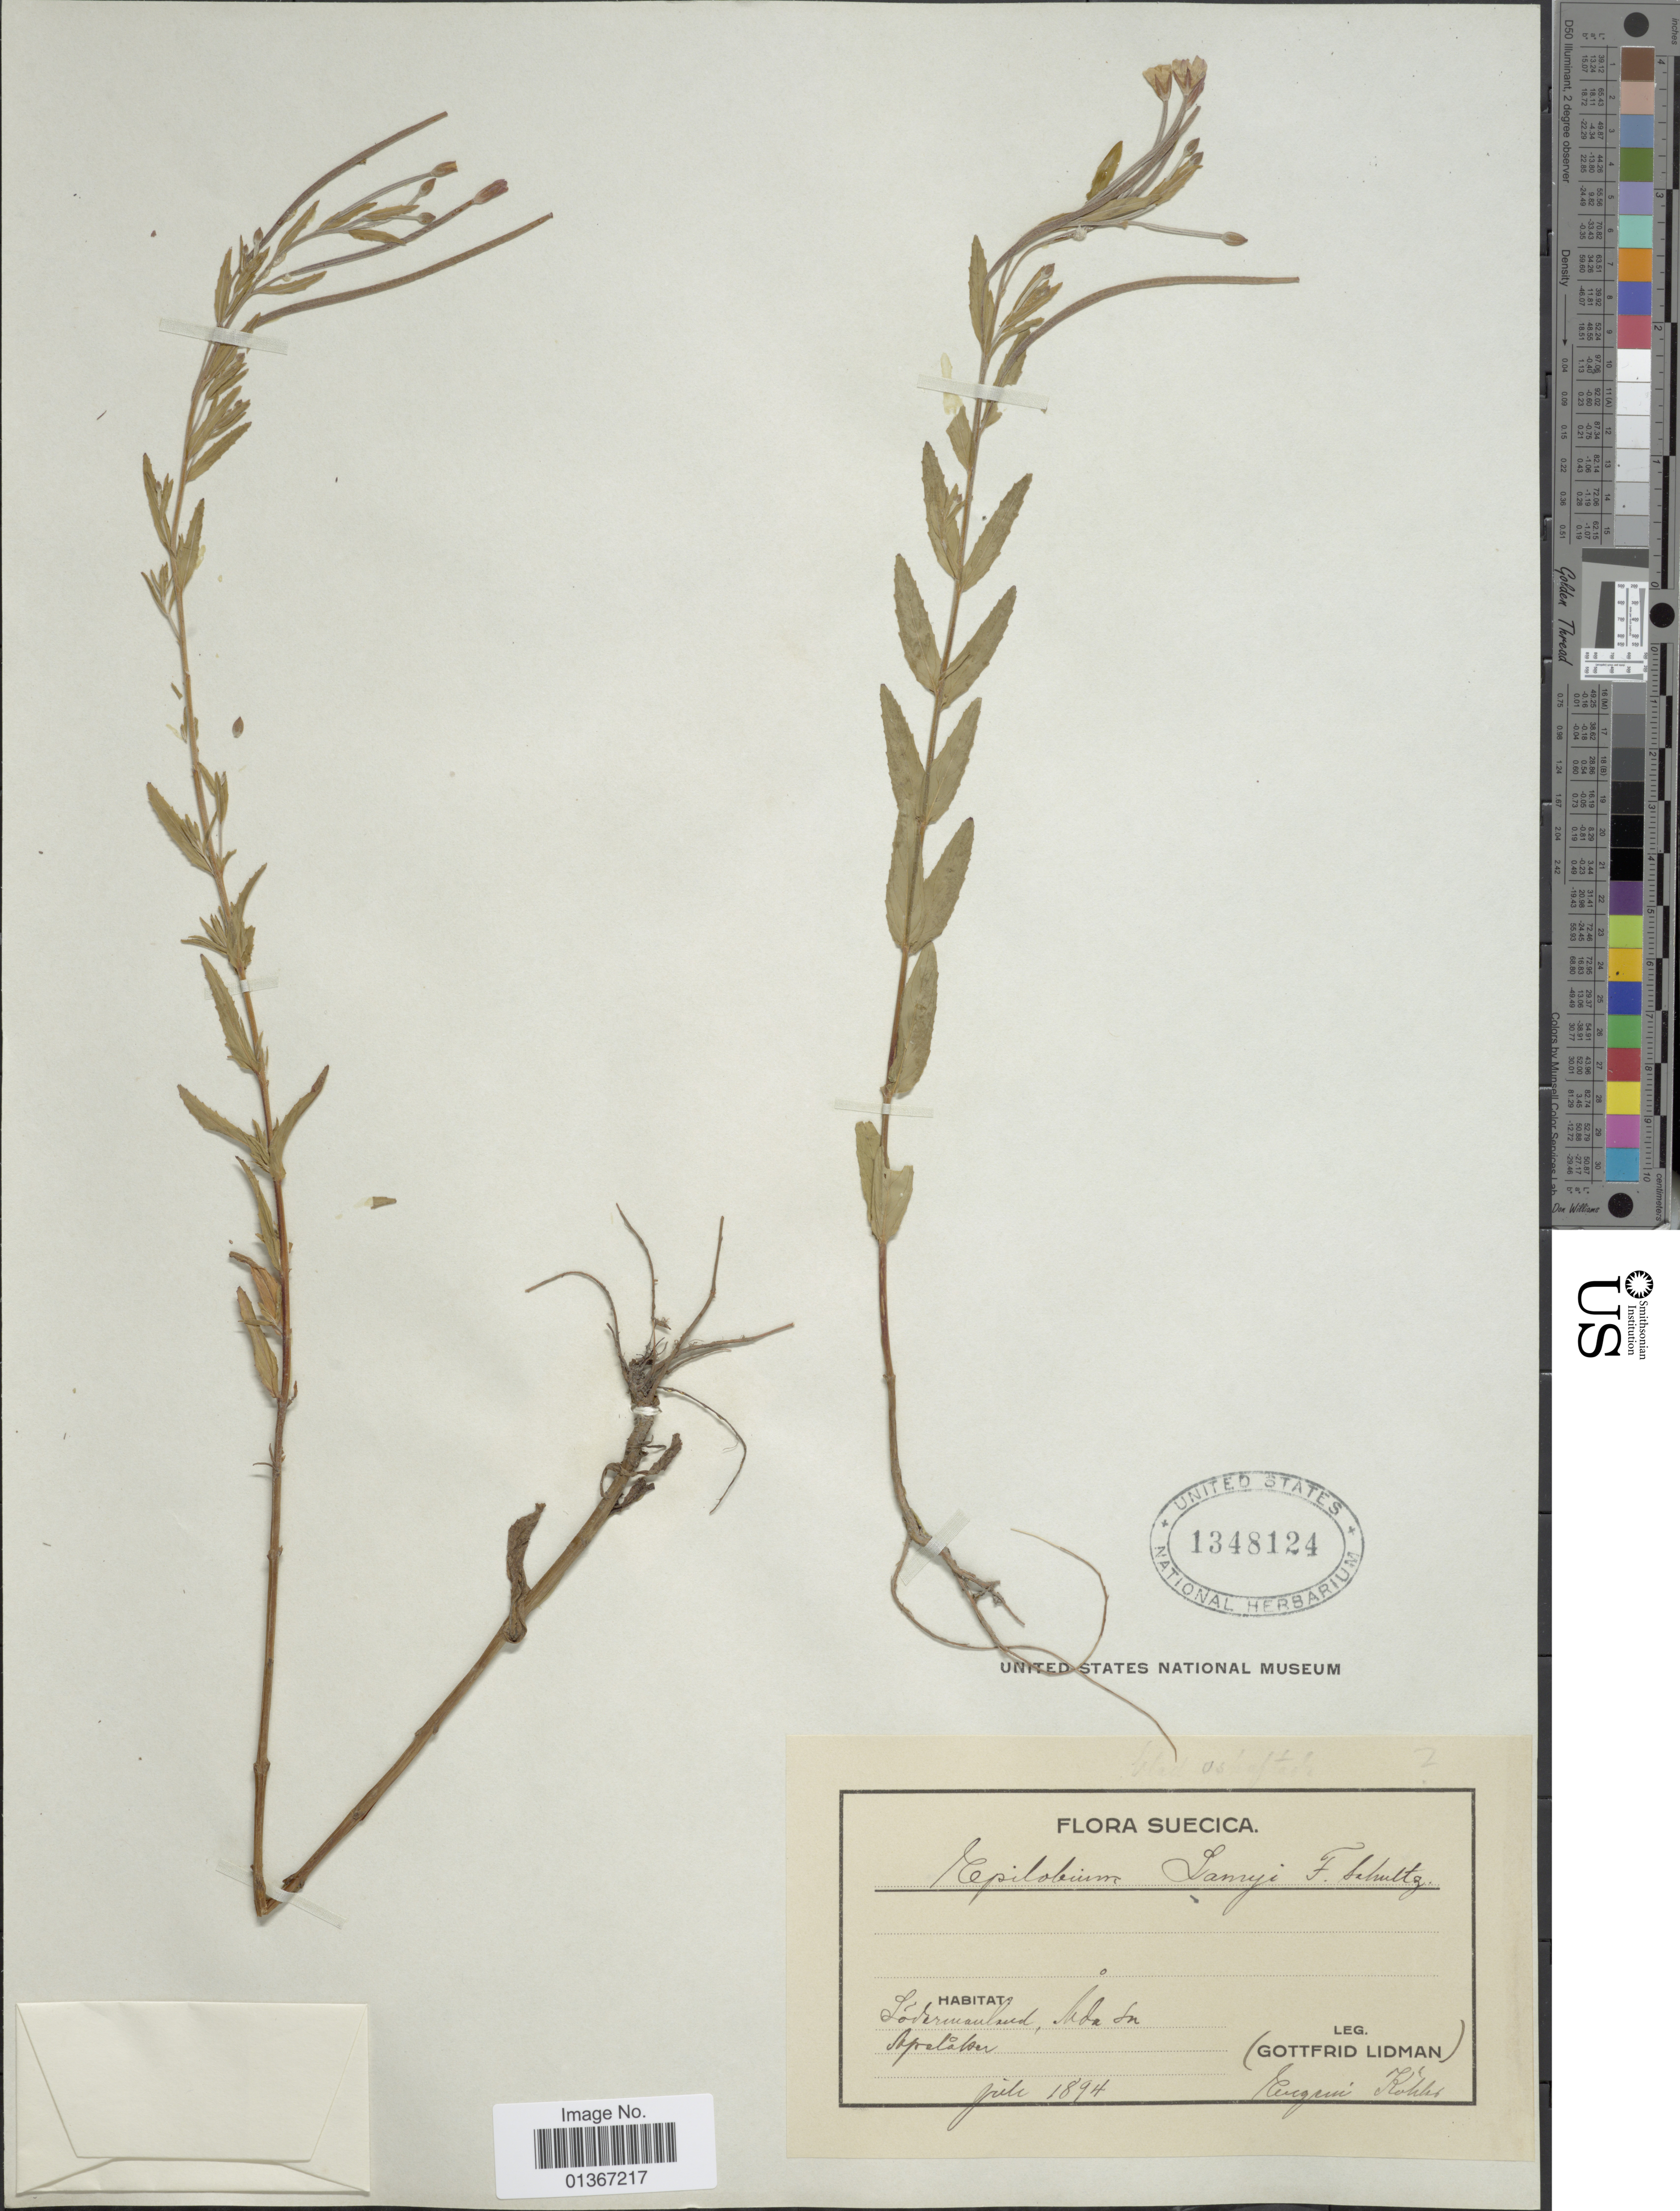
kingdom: Plantae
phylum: Tracheophyta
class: Magnoliopsida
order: Myrtales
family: Onagraceae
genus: Epilobium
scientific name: Epilobium tetragonum subsp. lamyi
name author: (F.W. Schultz) Nyman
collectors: G. Lidman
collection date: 1894-07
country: Sweden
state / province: Sodermanland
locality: Åda sn, Apelåker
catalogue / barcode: US 1348124